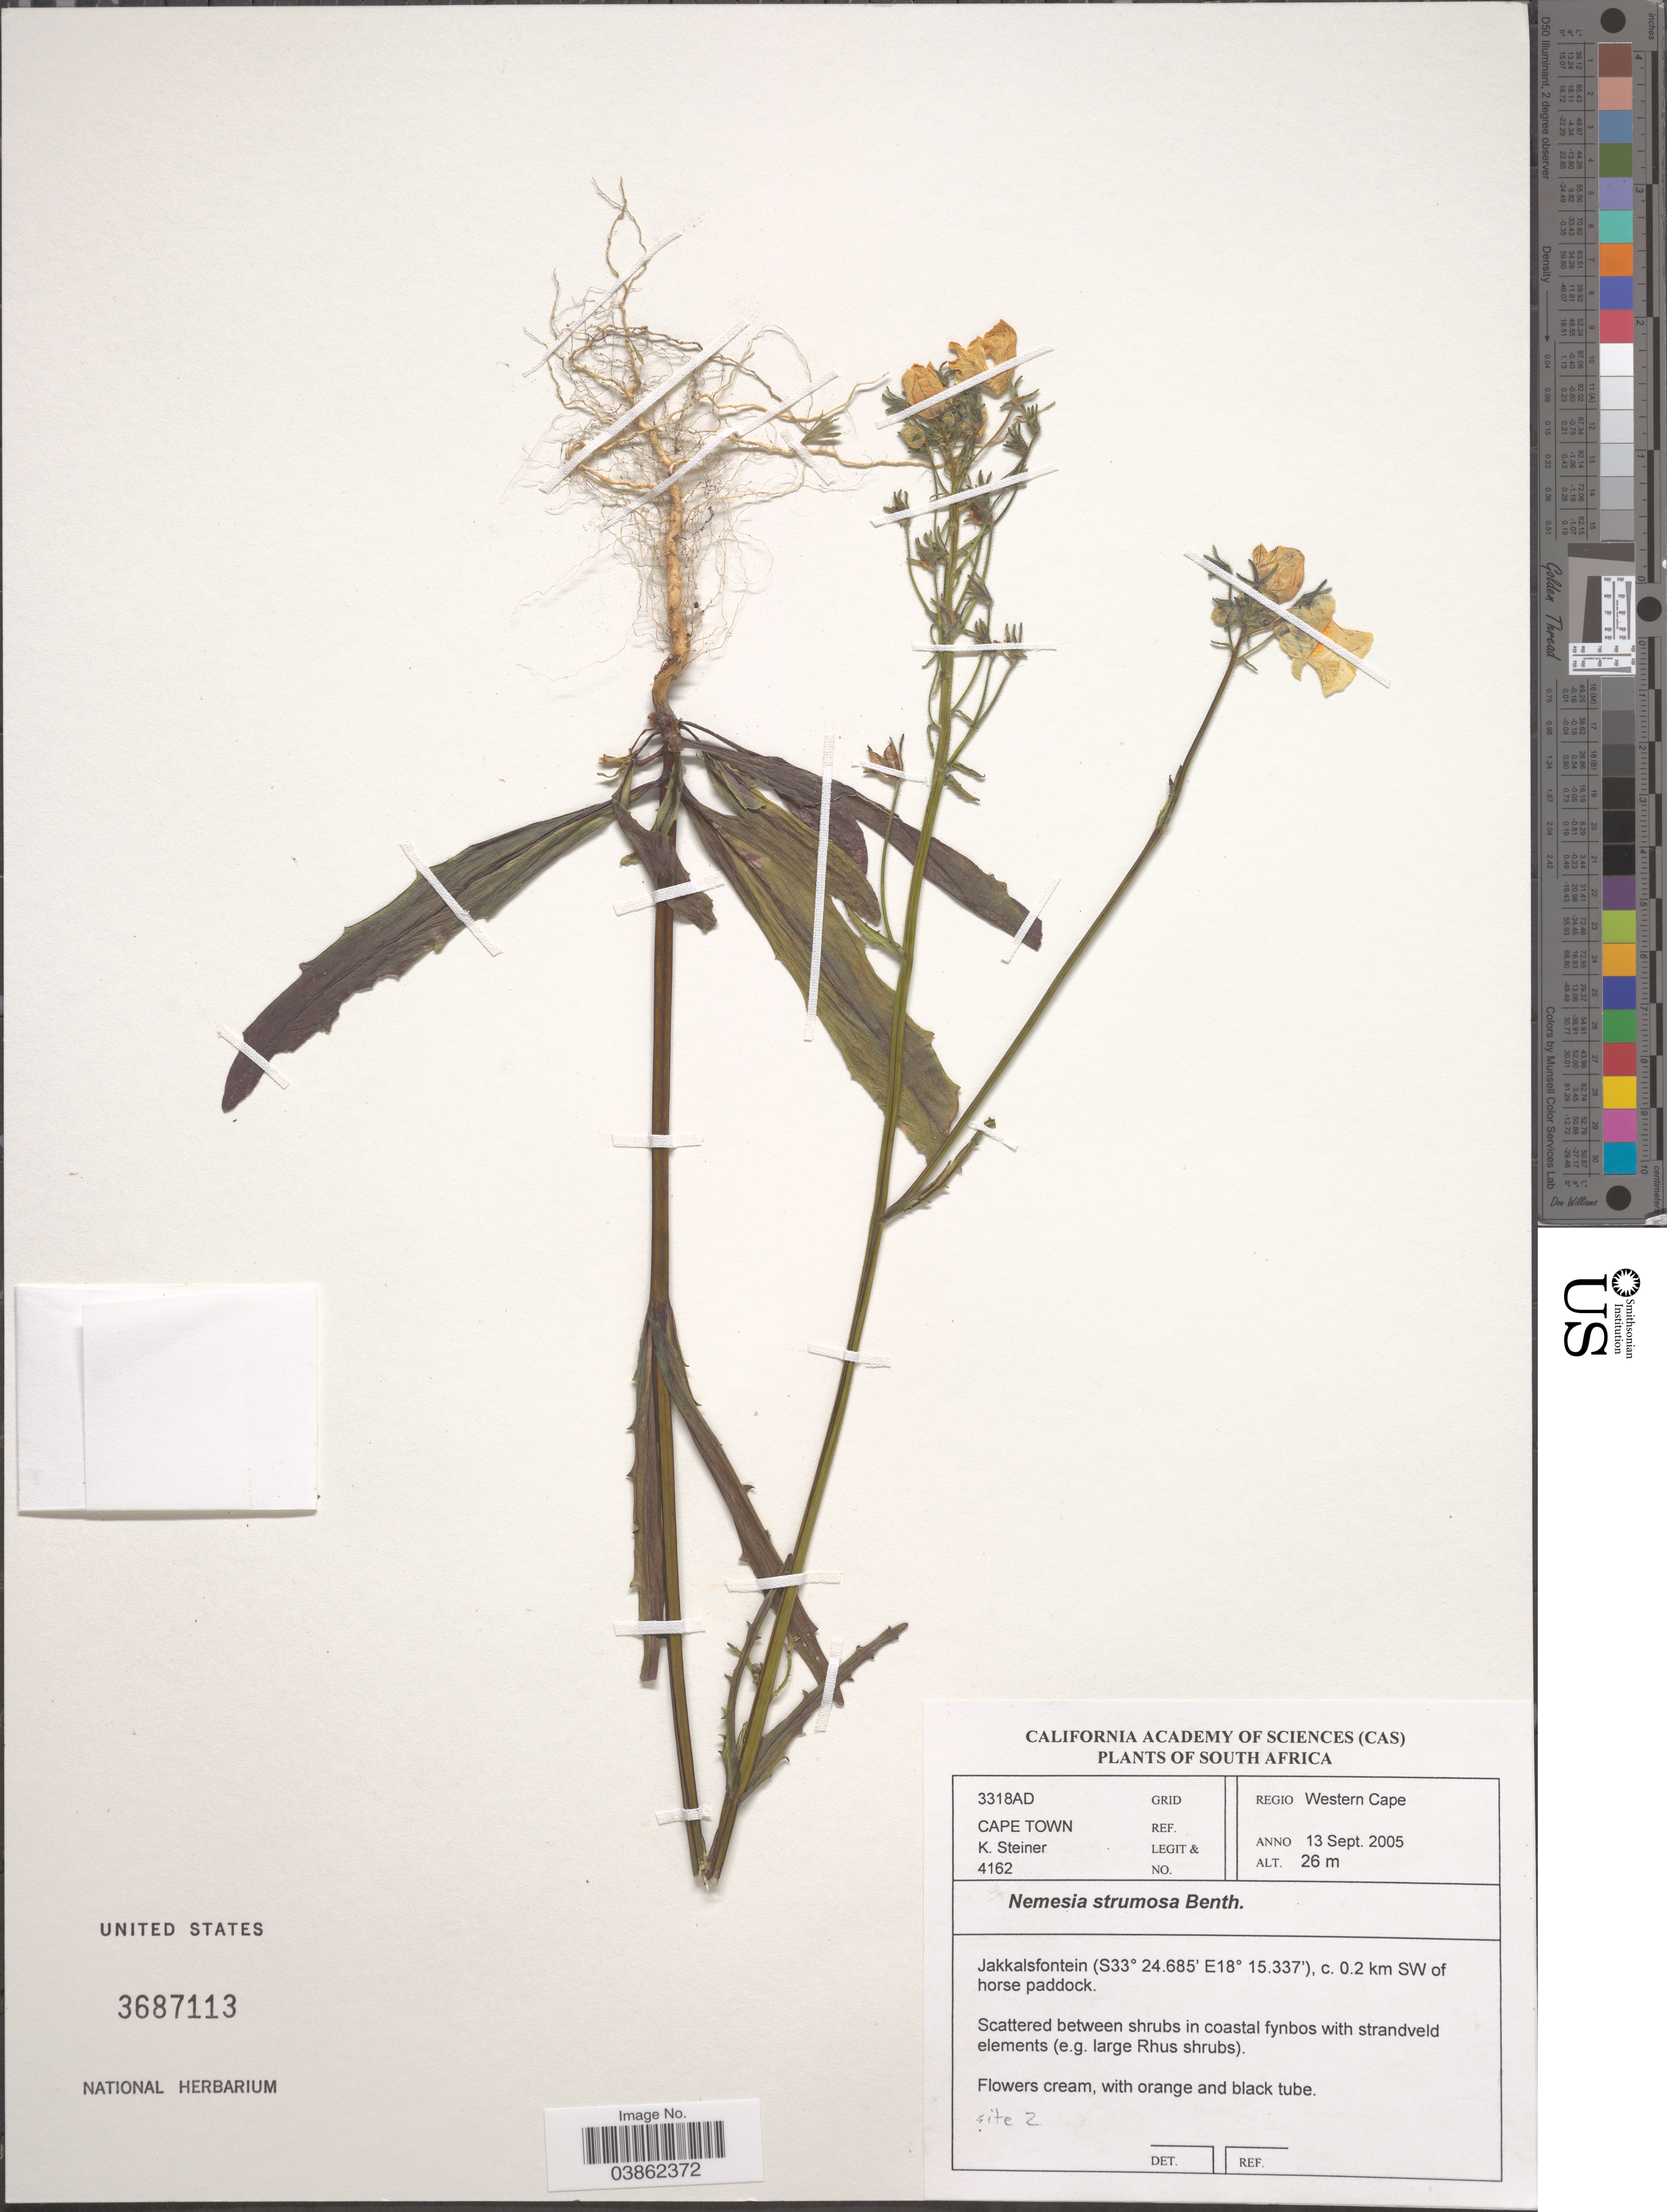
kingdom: Plantae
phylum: Tracheophyta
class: Magnoliopsida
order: Lamiales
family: Scrophulariaceae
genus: Nemesia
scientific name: Nemesia strumosa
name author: Benth.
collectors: K. Steiner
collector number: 4162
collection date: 2005-09-13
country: South Africa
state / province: Western Cape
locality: Grid Ref. 3318AD. Cape Town. Regio Western Cape. Jakkalsfontein, c. 0.2 km SW of horse paddock.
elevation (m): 26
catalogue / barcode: US 3687113